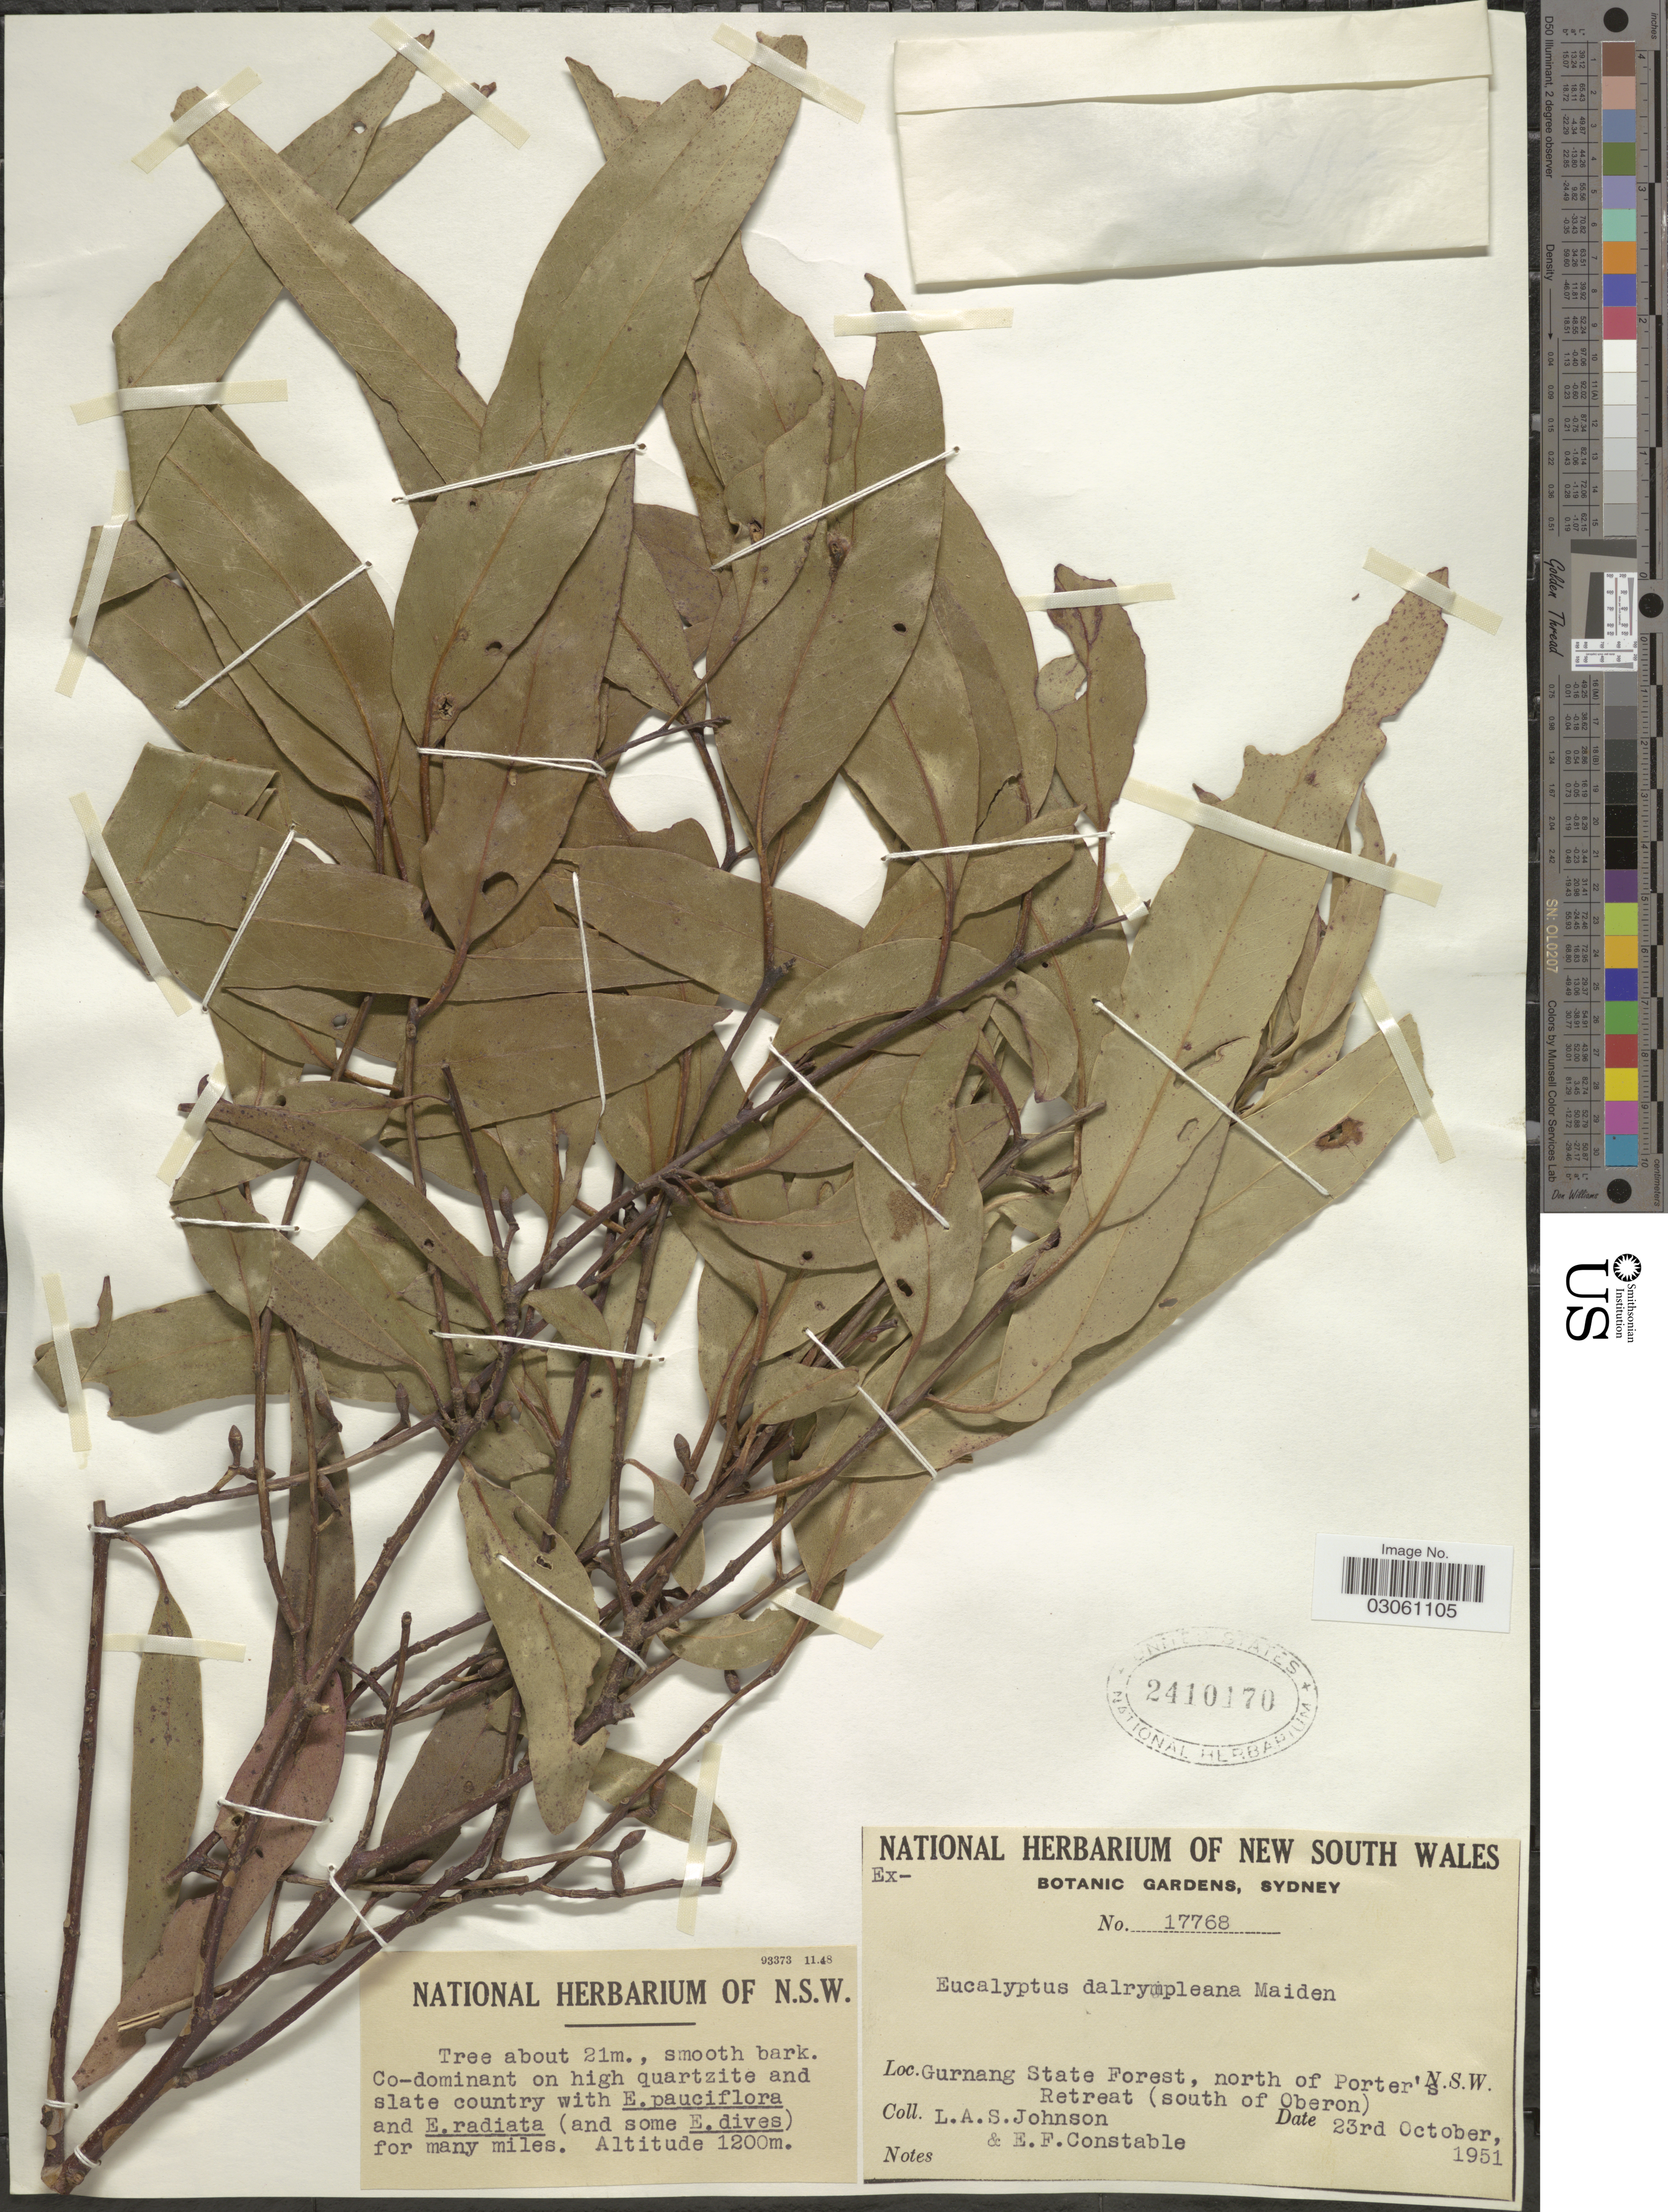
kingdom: Plantae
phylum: Tracheophyta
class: Magnoliopsida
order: Myrtales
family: Myrtaceae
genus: Eucalyptus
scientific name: Eucalyptus dalrympleana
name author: Maiden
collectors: L. A. S. Johnson & E. F. Constable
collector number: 17768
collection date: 1951-10-23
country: Australia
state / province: New South Wales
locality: Gurnang State Forest, north of Porter's Retreat (south of Oberon).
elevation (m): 1200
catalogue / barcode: US 2410170